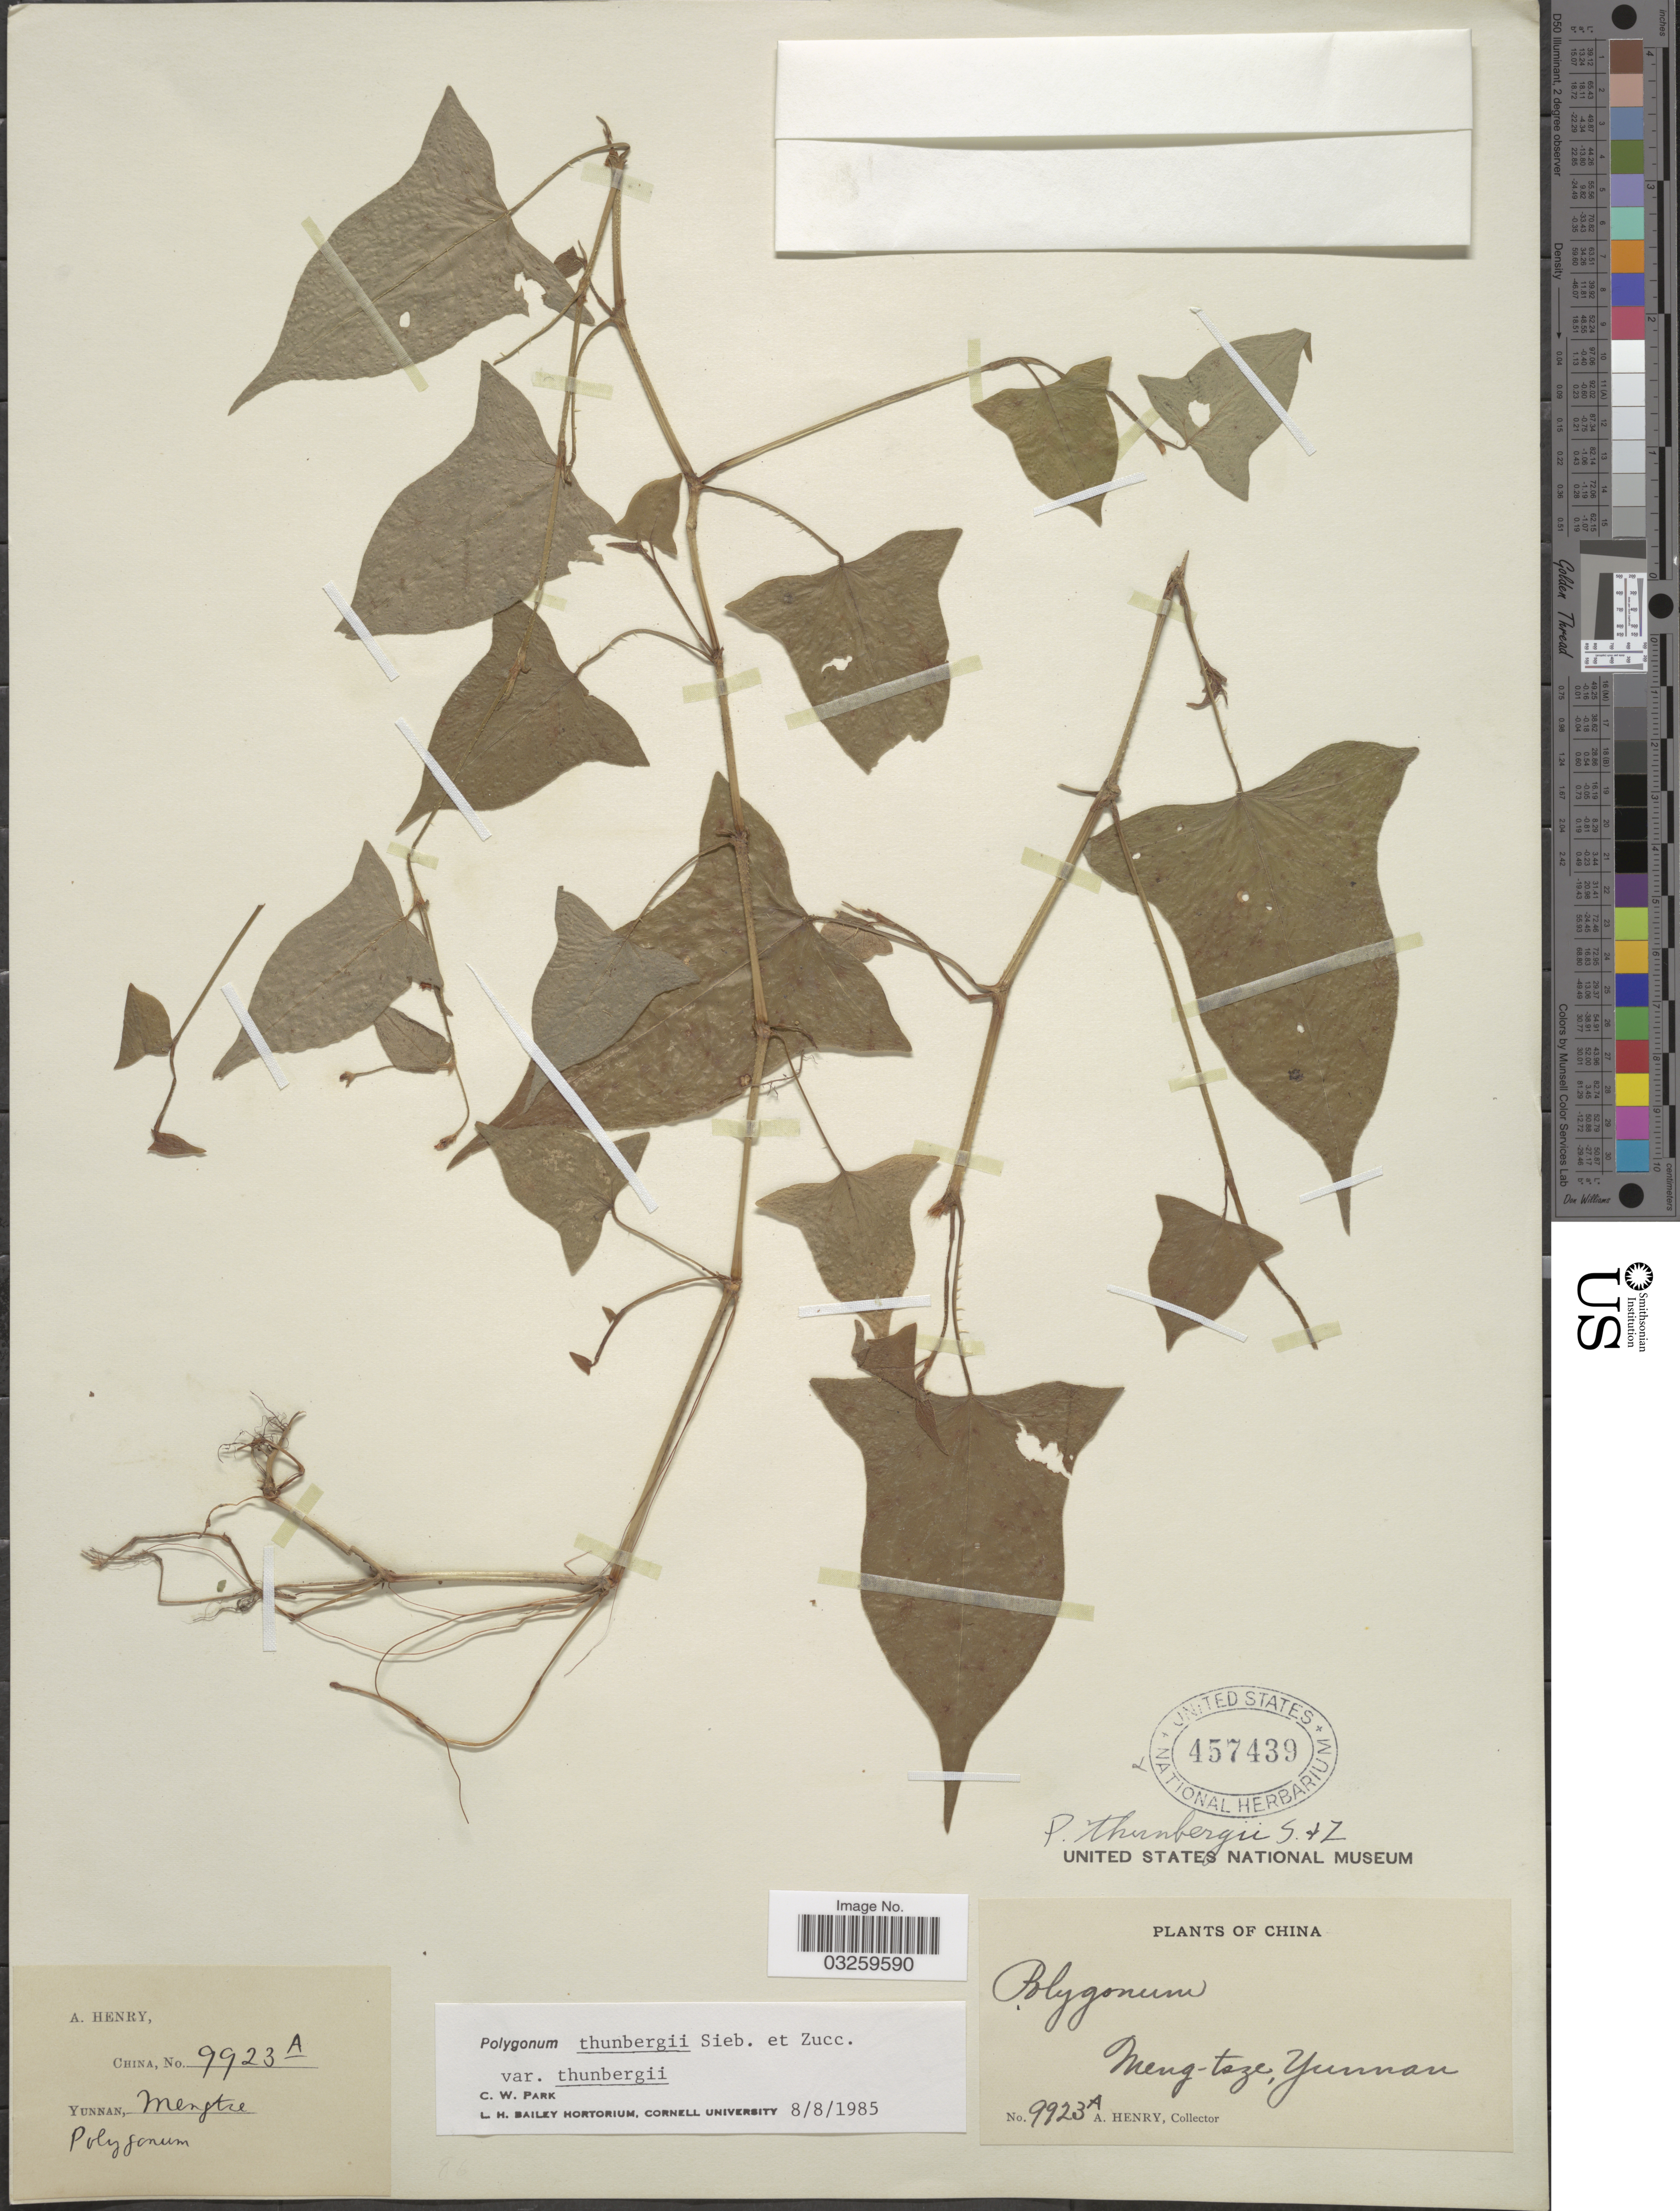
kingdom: Plantae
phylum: Tracheophyta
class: Magnoliopsida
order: Caryophyllales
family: Polygonaceae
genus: Polygonum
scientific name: Polygonum thunbergii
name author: Siebold & Zucc.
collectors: A. Henry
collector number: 9923 A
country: China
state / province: Yunnan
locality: Meng-tsze.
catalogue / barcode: US 457439